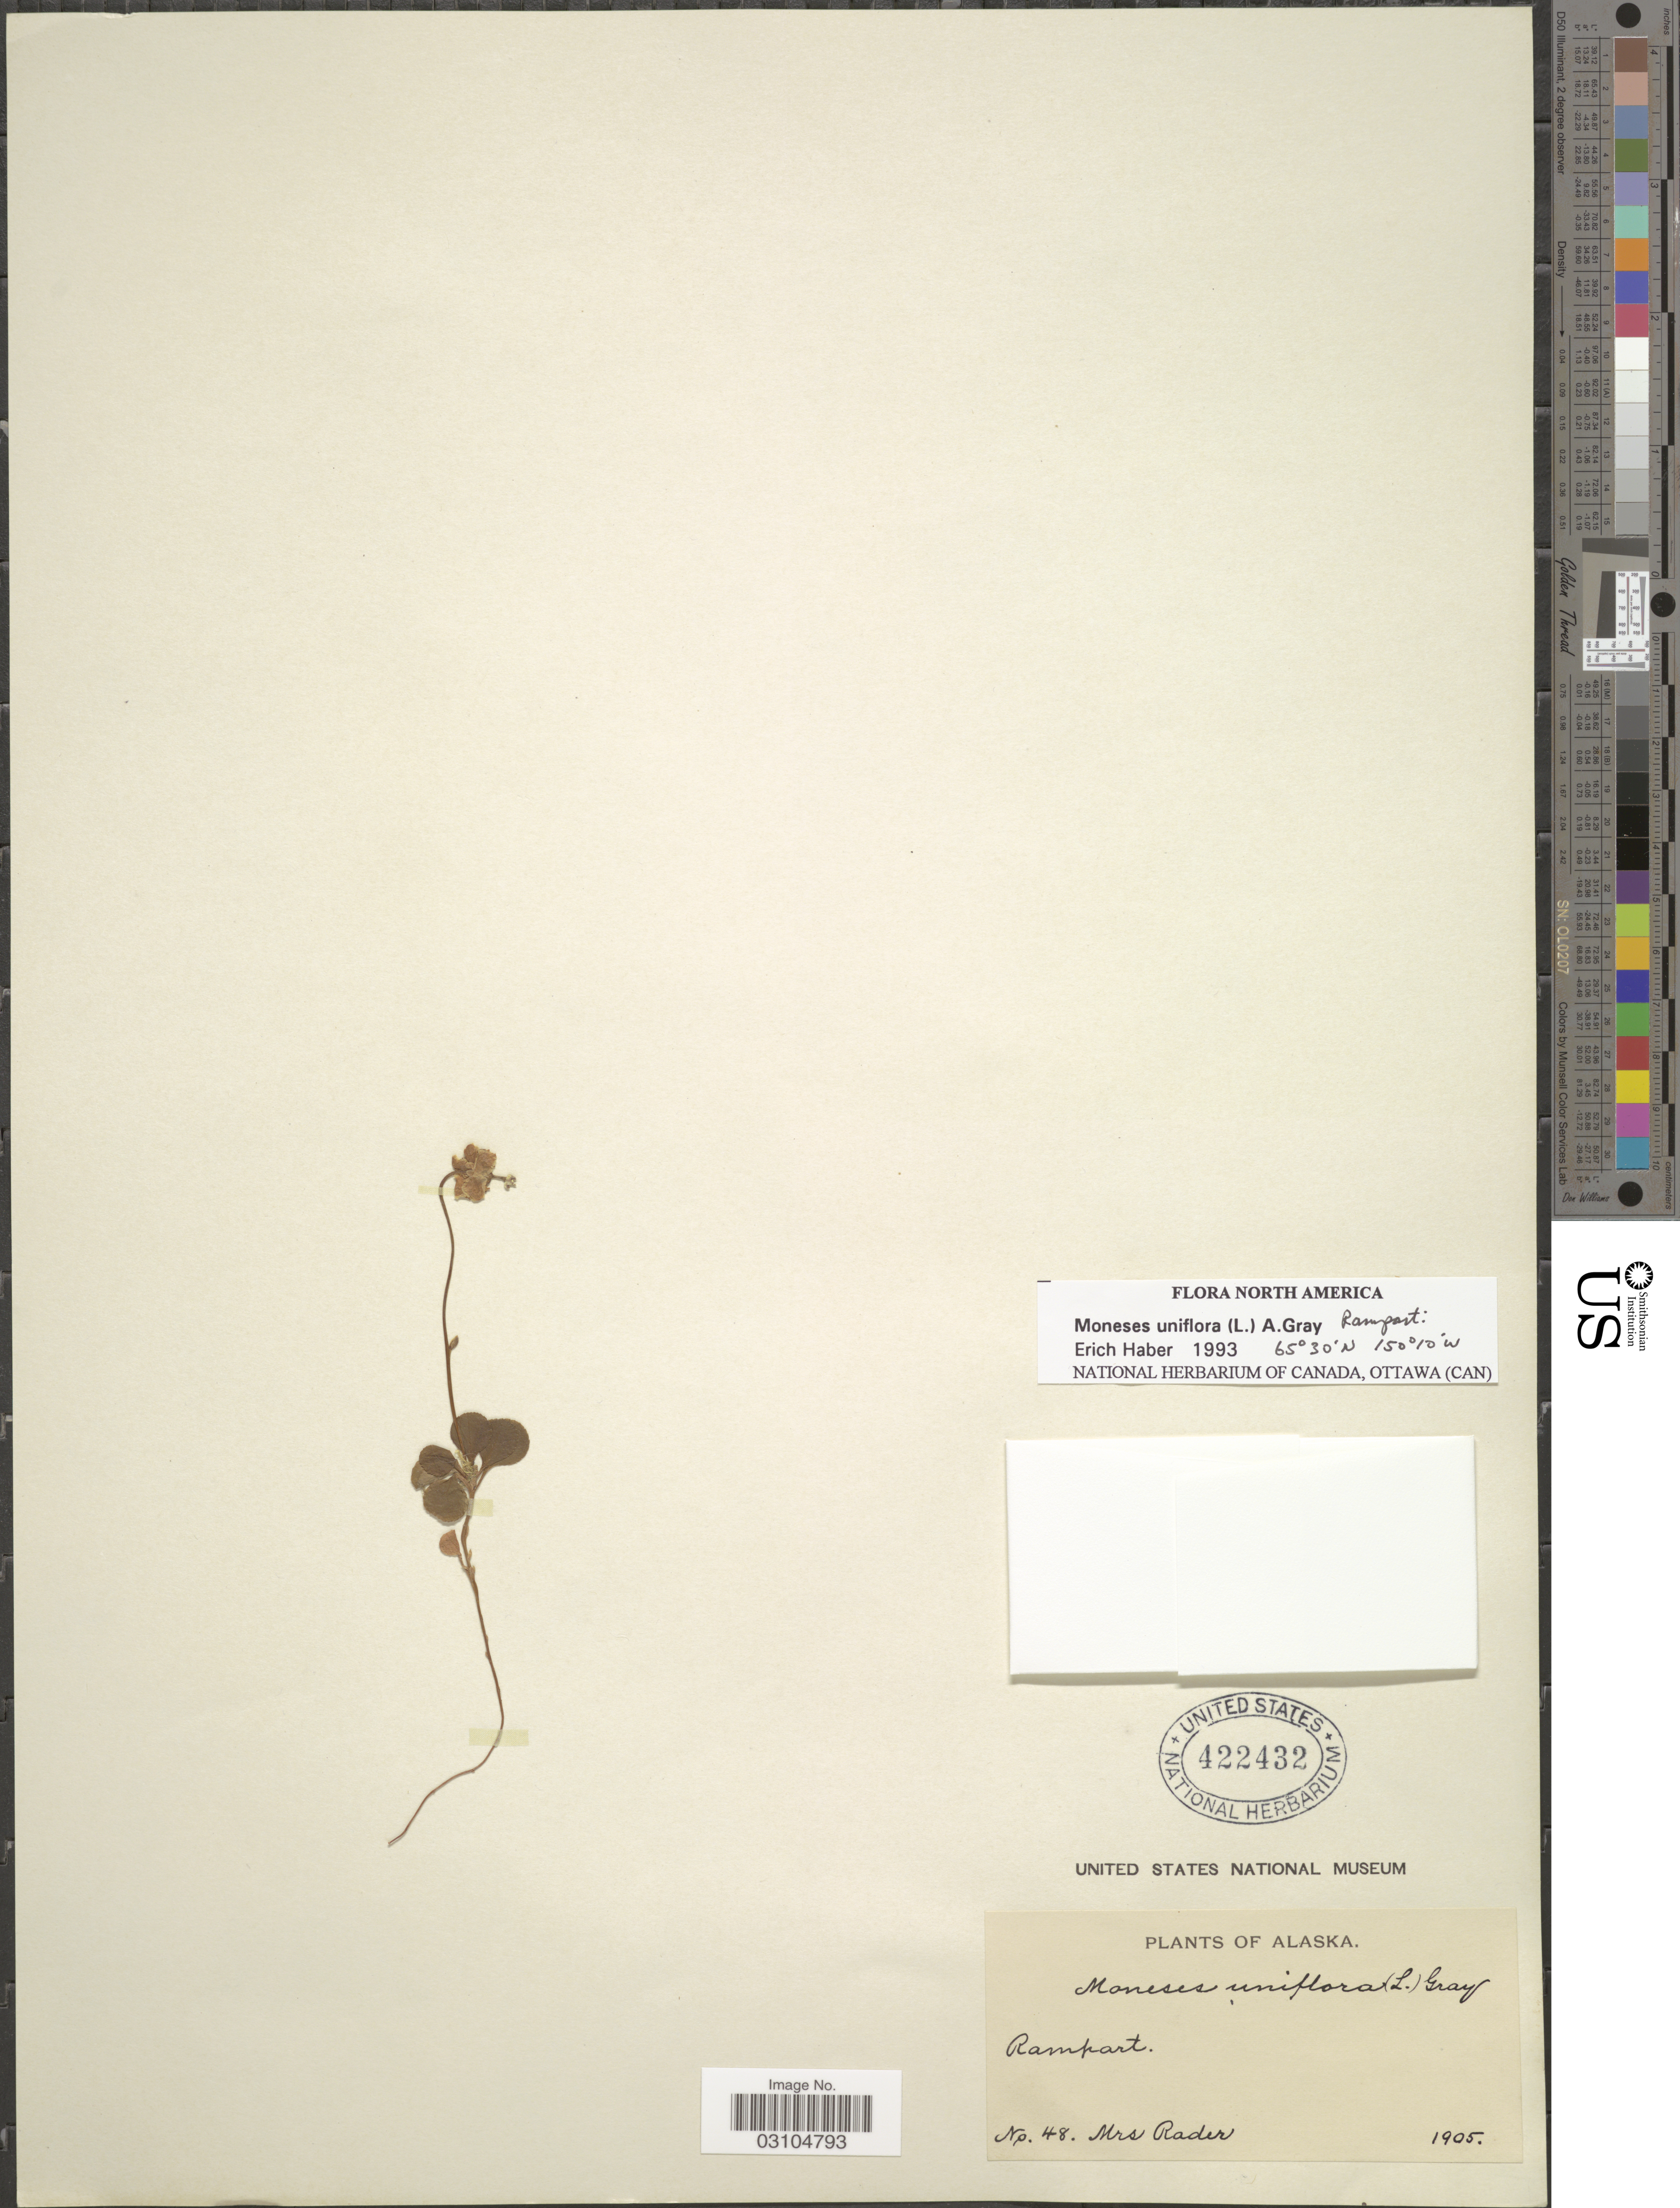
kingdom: Plantae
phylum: Tracheophyta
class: Magnoliopsida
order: Ericales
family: Ericaceae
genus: Moneses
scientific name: Moneses uniflora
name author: (L.) A. Gray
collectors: Mrs. Rader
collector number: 48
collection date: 1905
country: United States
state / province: Alaska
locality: Rampart.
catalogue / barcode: US 422432